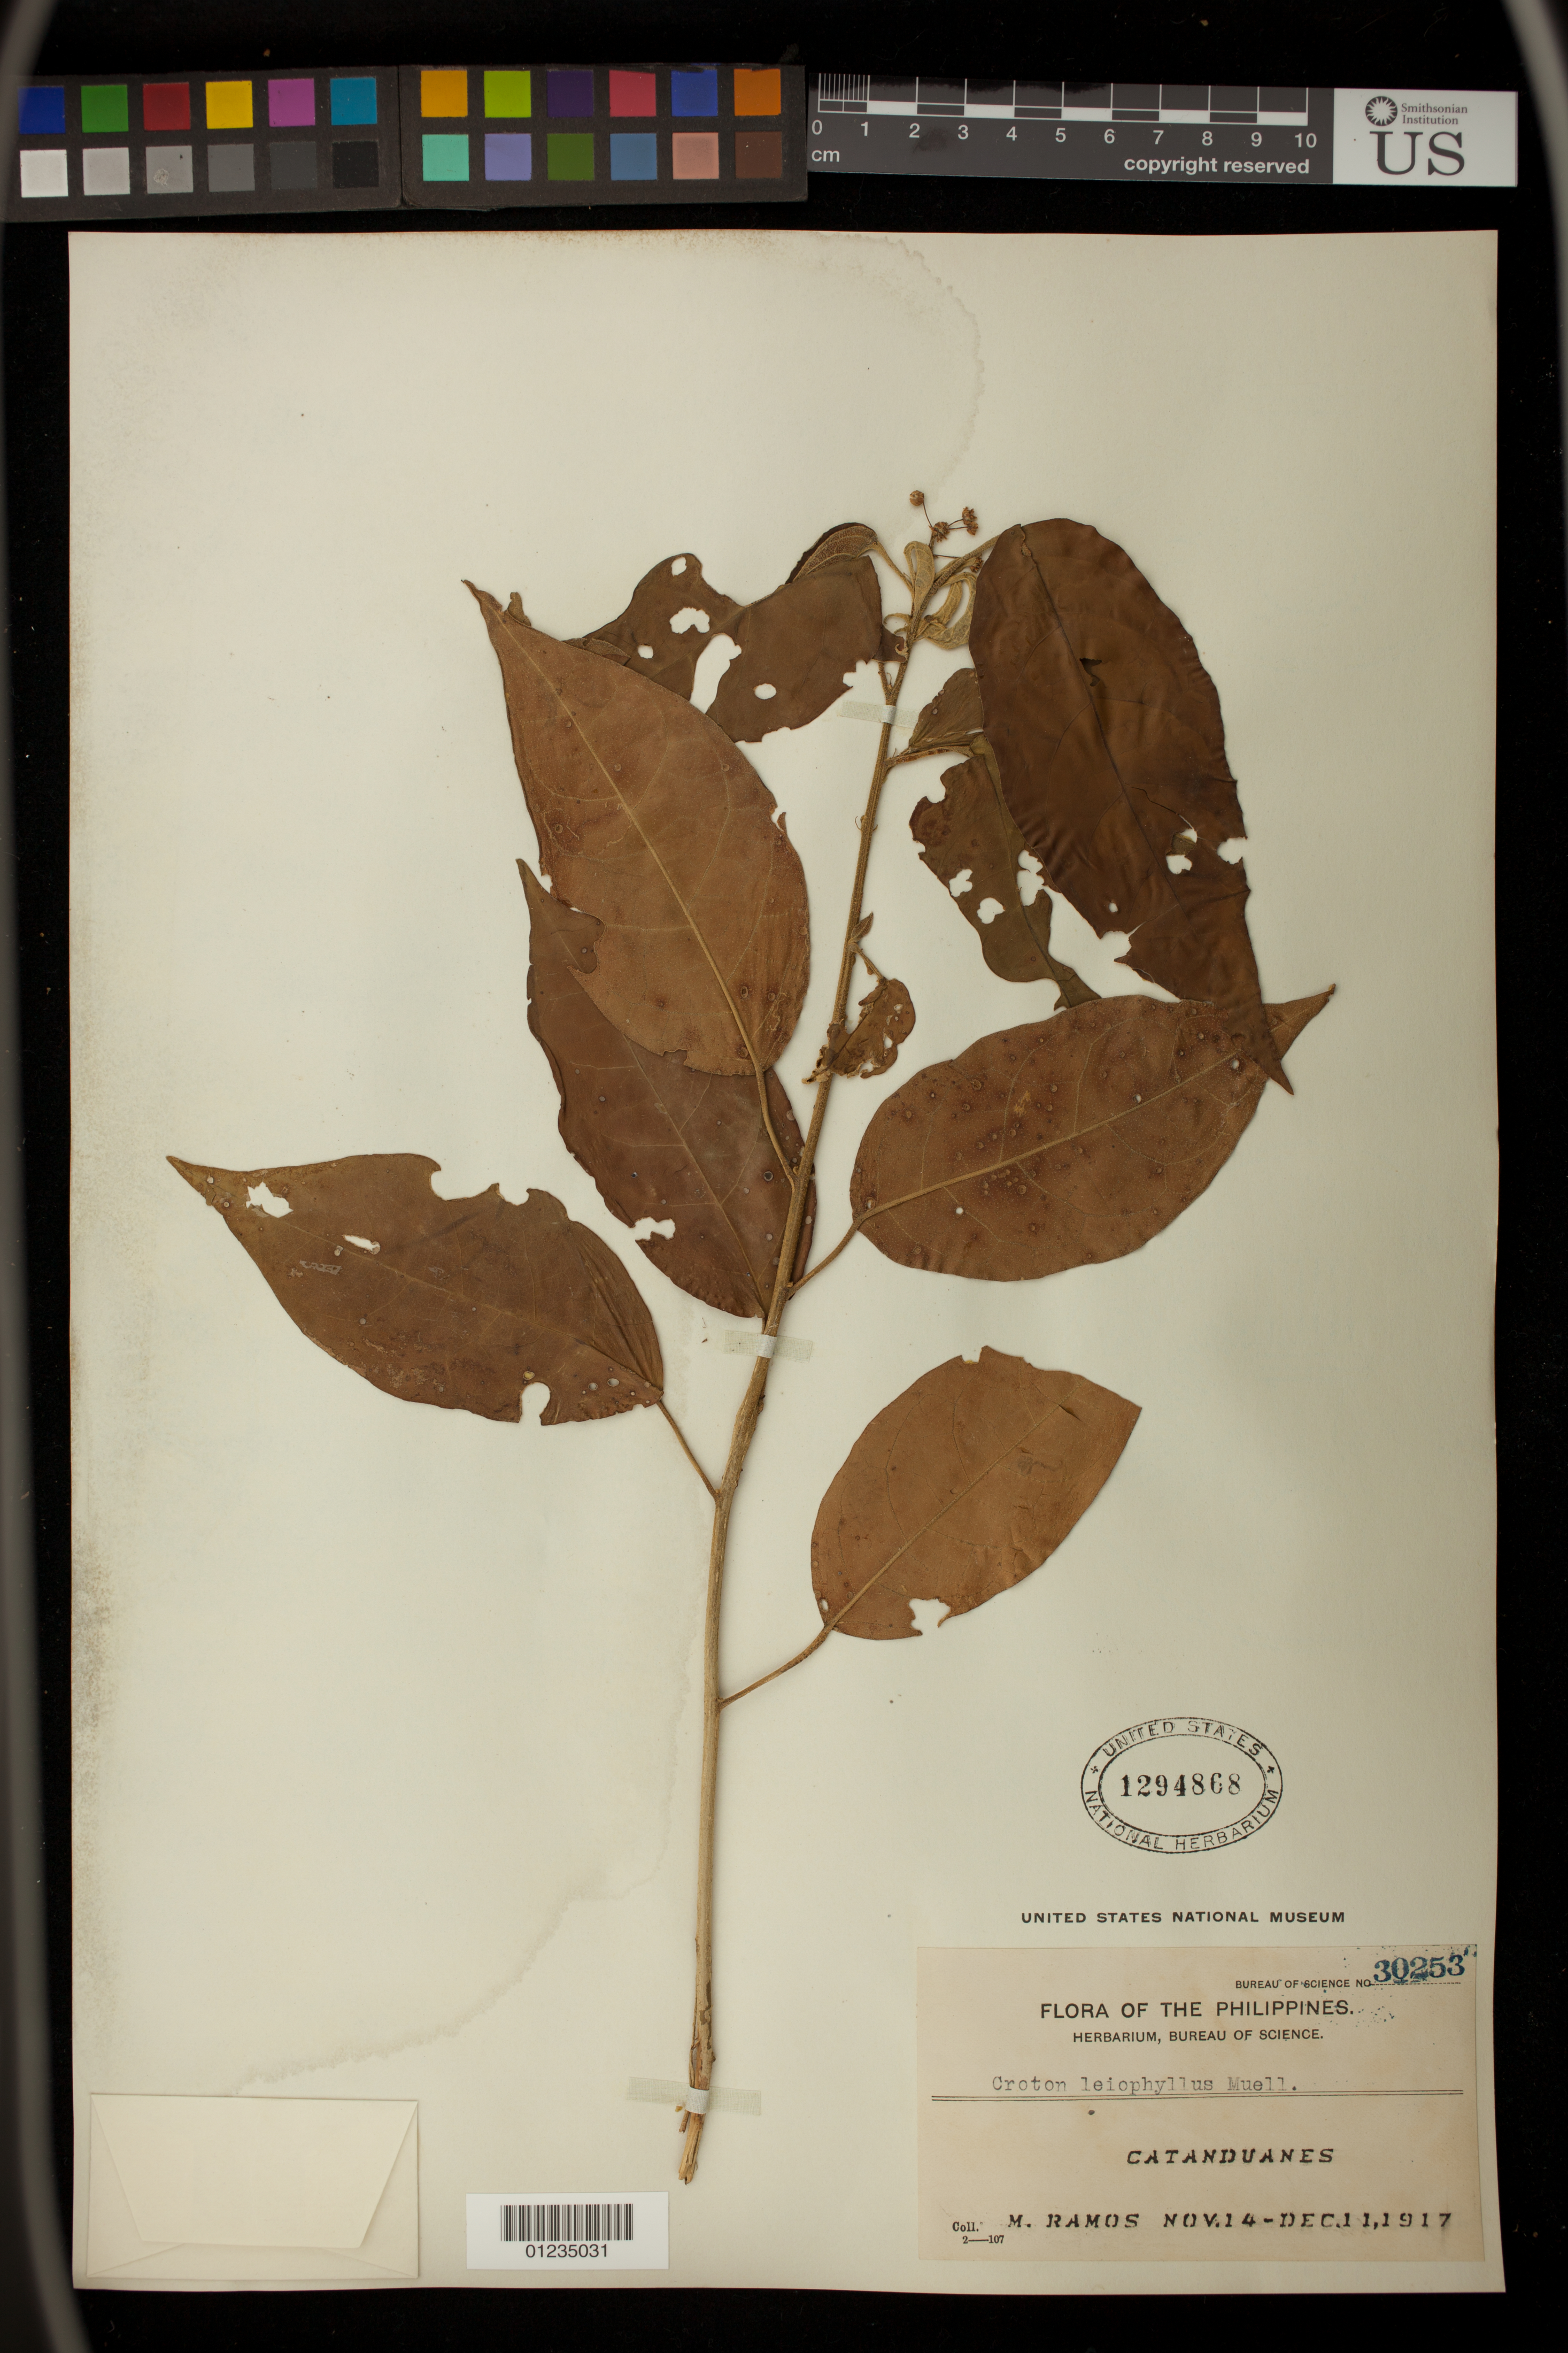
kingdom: Plantae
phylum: Tracheophyta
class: Magnoliopsida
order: Malpighiales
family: Euphorbiaceae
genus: Croton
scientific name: Croton leiophyllus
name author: Müll. Arg.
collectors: M. Ramos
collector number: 2107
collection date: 1917-11-14/1917-12-11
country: Philippines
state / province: Bicol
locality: Catanduanes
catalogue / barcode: US 1294868